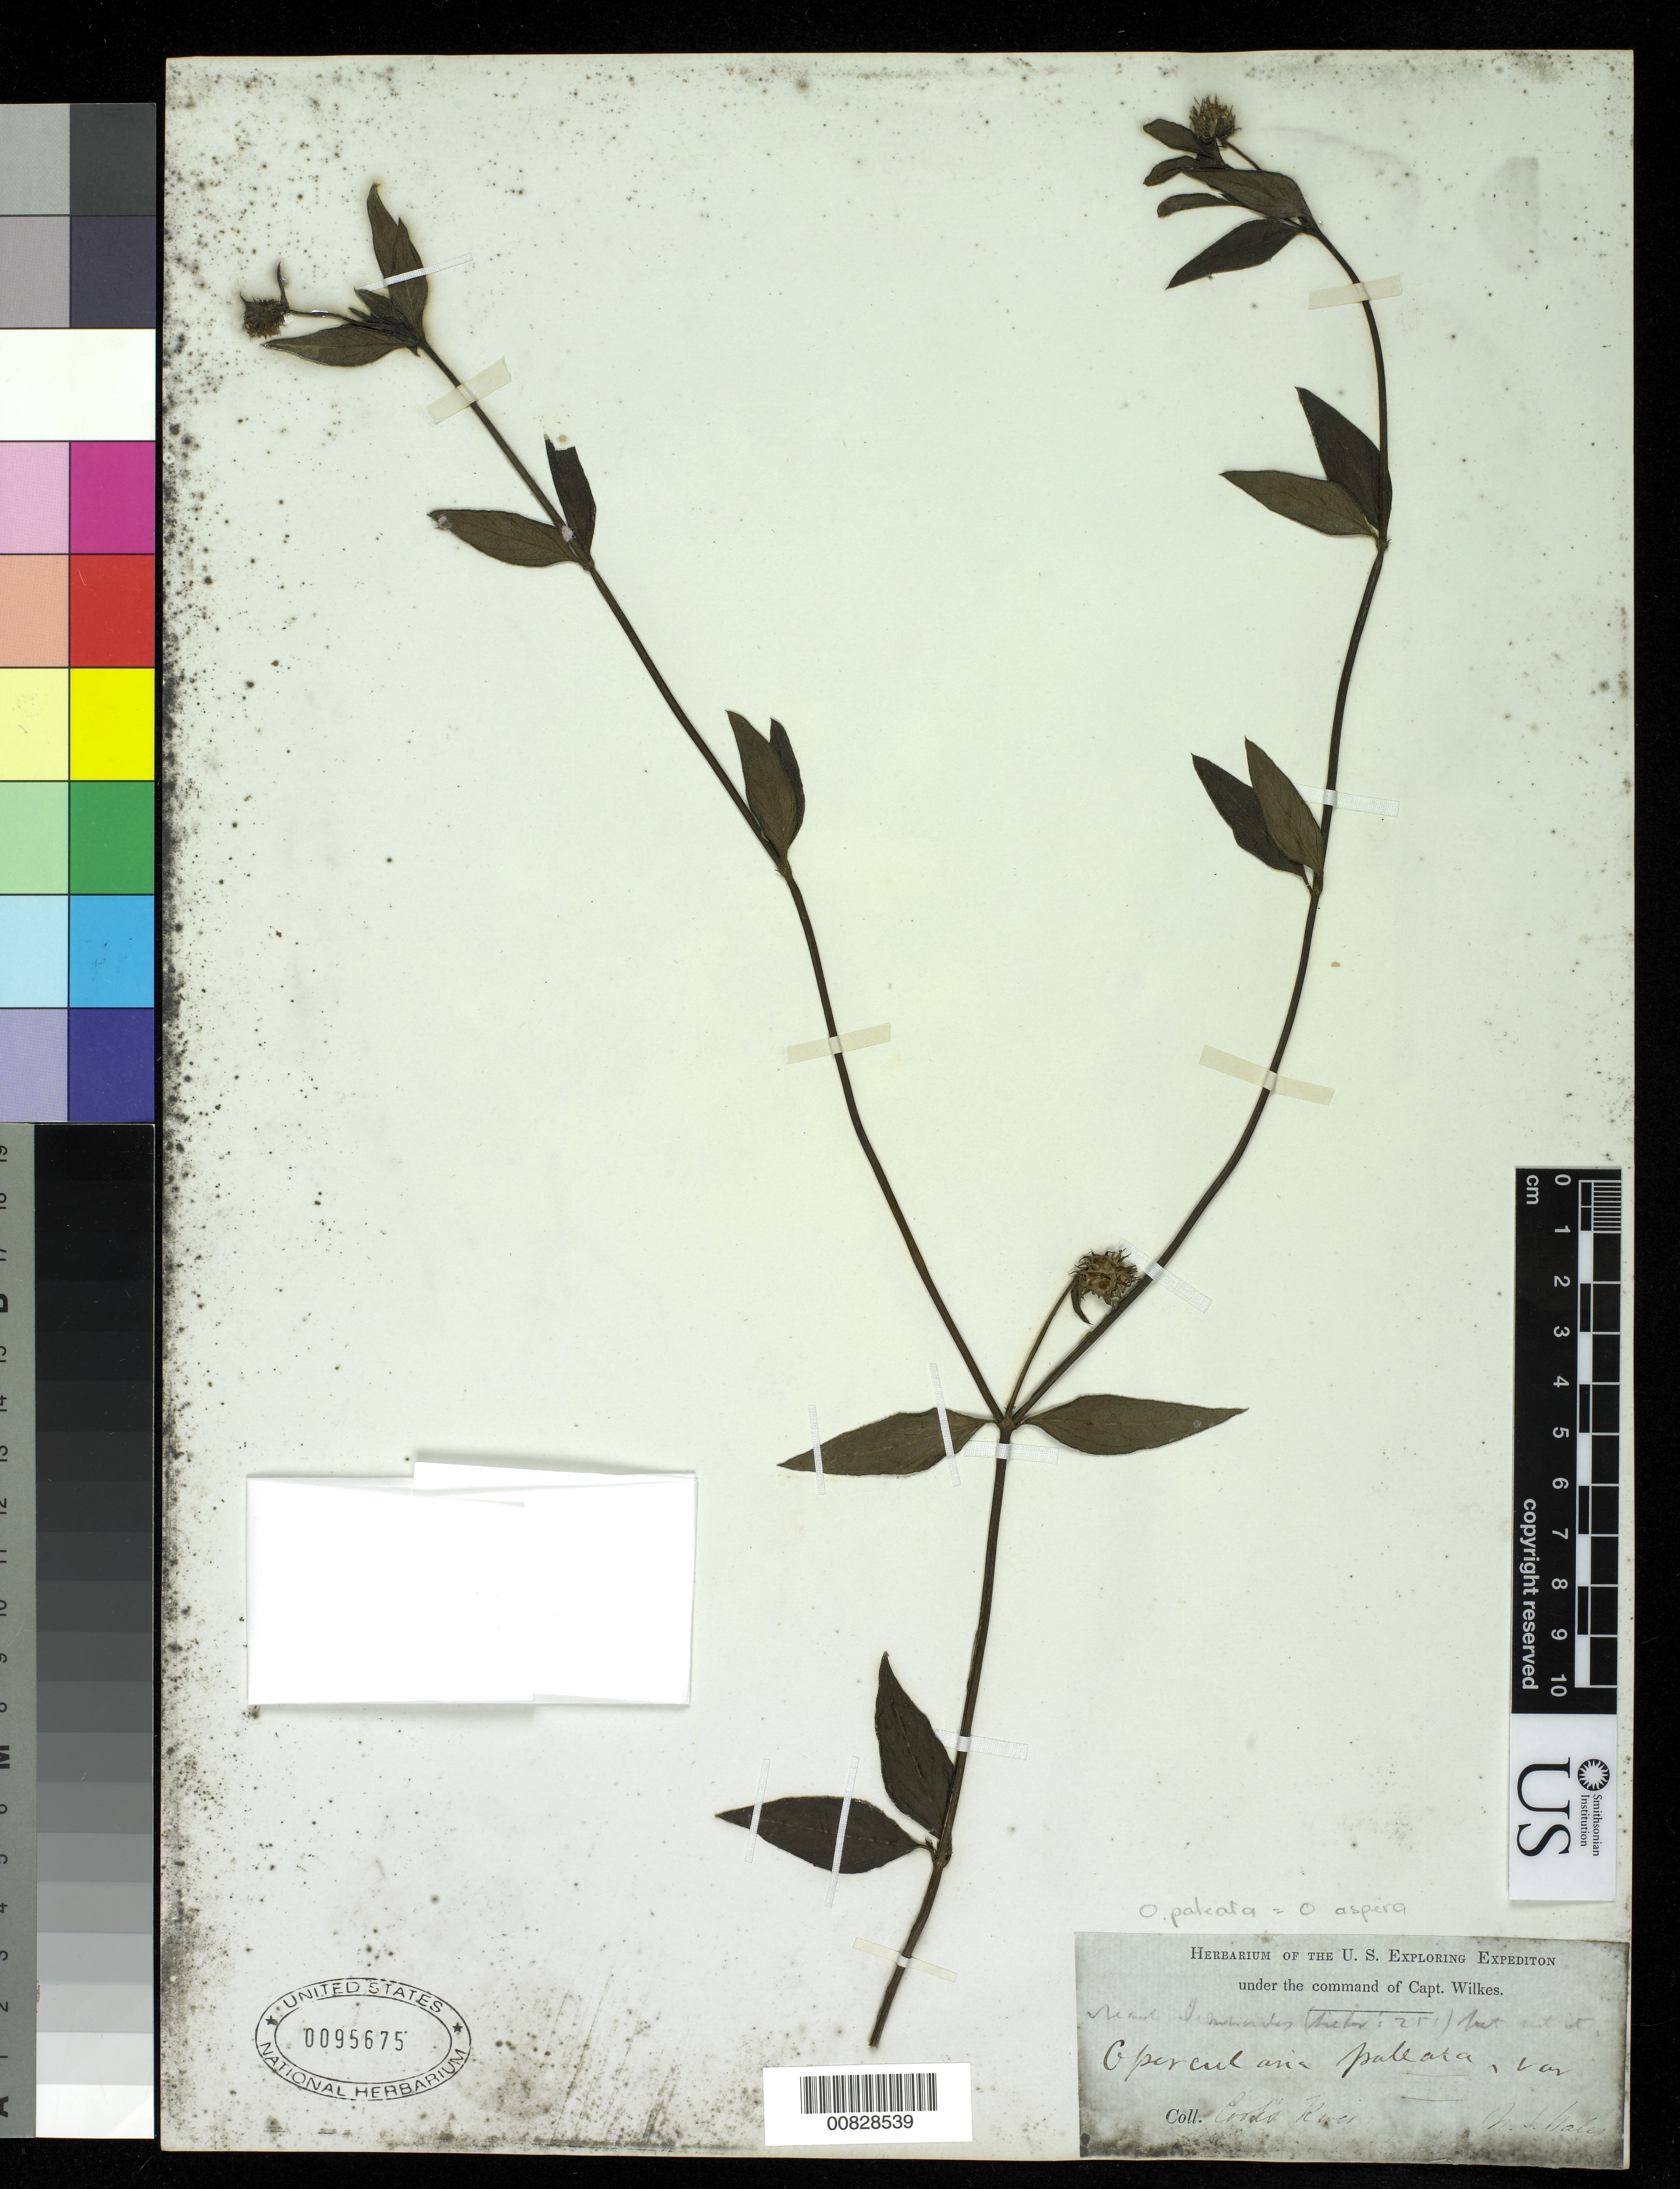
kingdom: Plantae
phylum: Tracheophyta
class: Magnoliopsida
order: Gentianales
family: Rubiaceae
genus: Opercularia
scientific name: Opercularia aspera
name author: Gaertn.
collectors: Wilkes Explor. Exped.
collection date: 1838/1842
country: Australia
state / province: New South Wales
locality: Cook's River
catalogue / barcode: US 95675